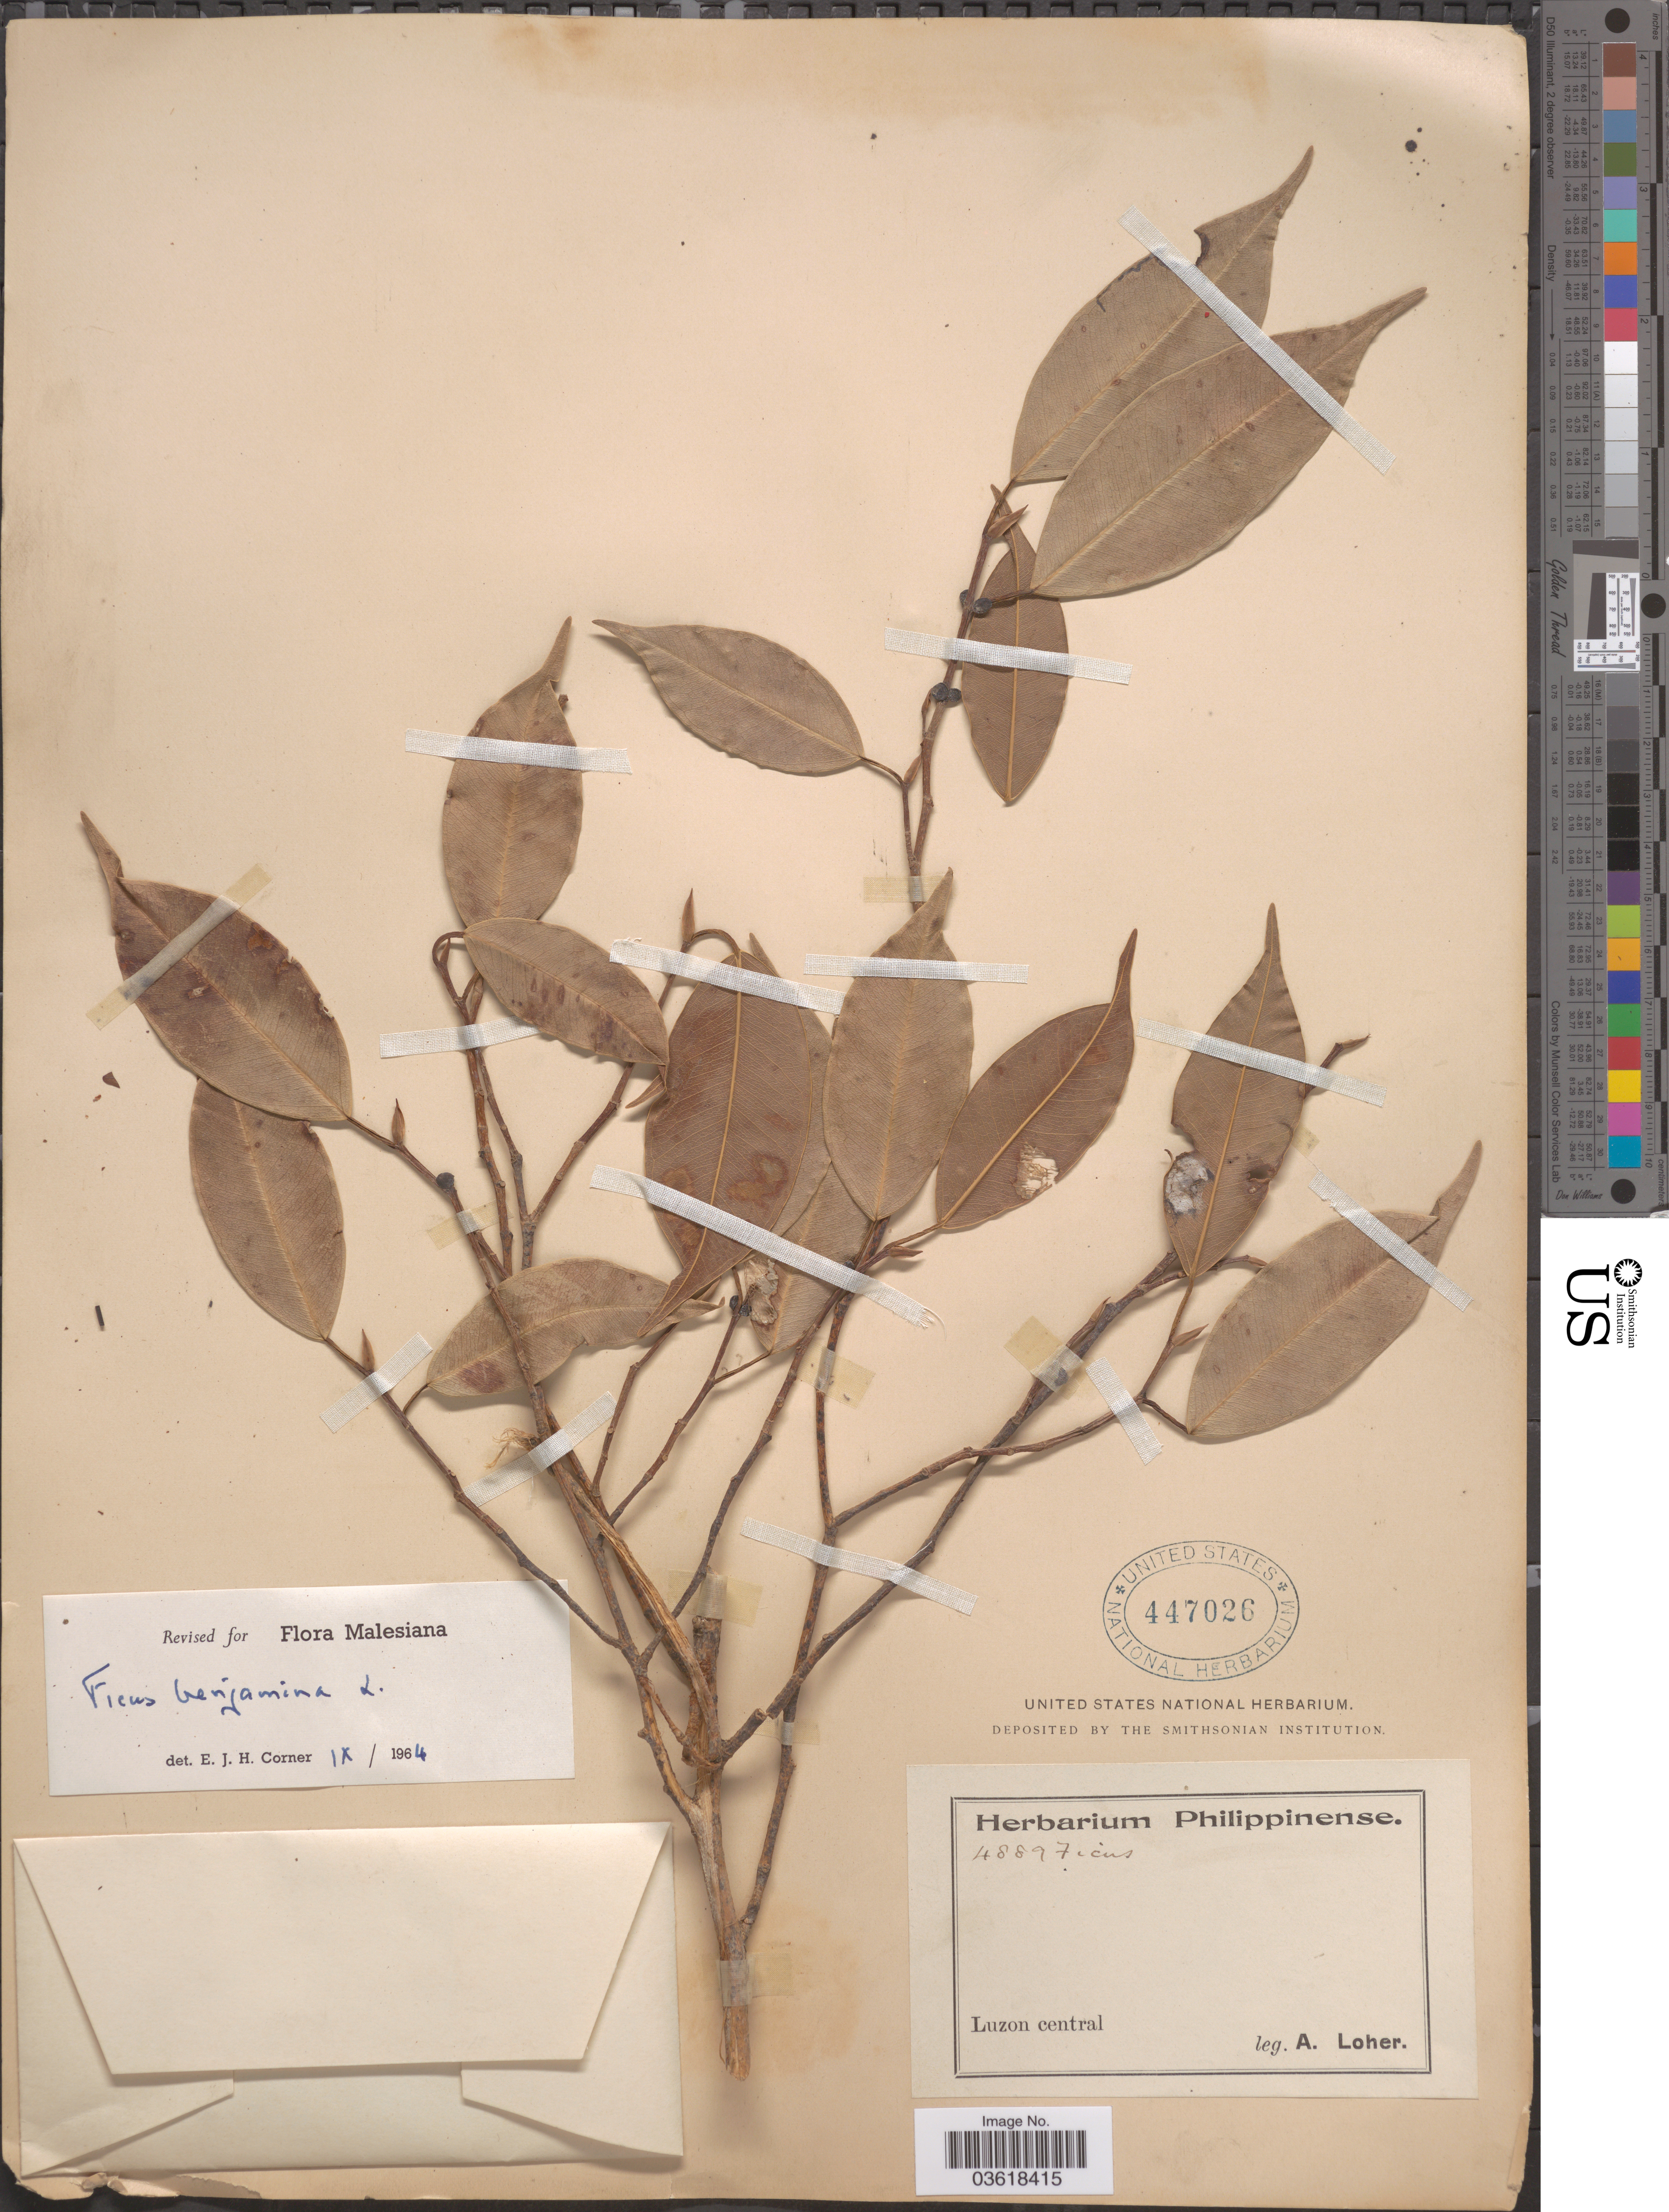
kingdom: Plantae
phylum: Tracheophyta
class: Magnoliopsida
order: Rosales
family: Moraceae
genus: Ficus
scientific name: Ficus benjamina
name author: L.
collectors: A. Loher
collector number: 4889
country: Philippines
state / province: Central Luzon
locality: Luzon Central.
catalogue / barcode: US 447026